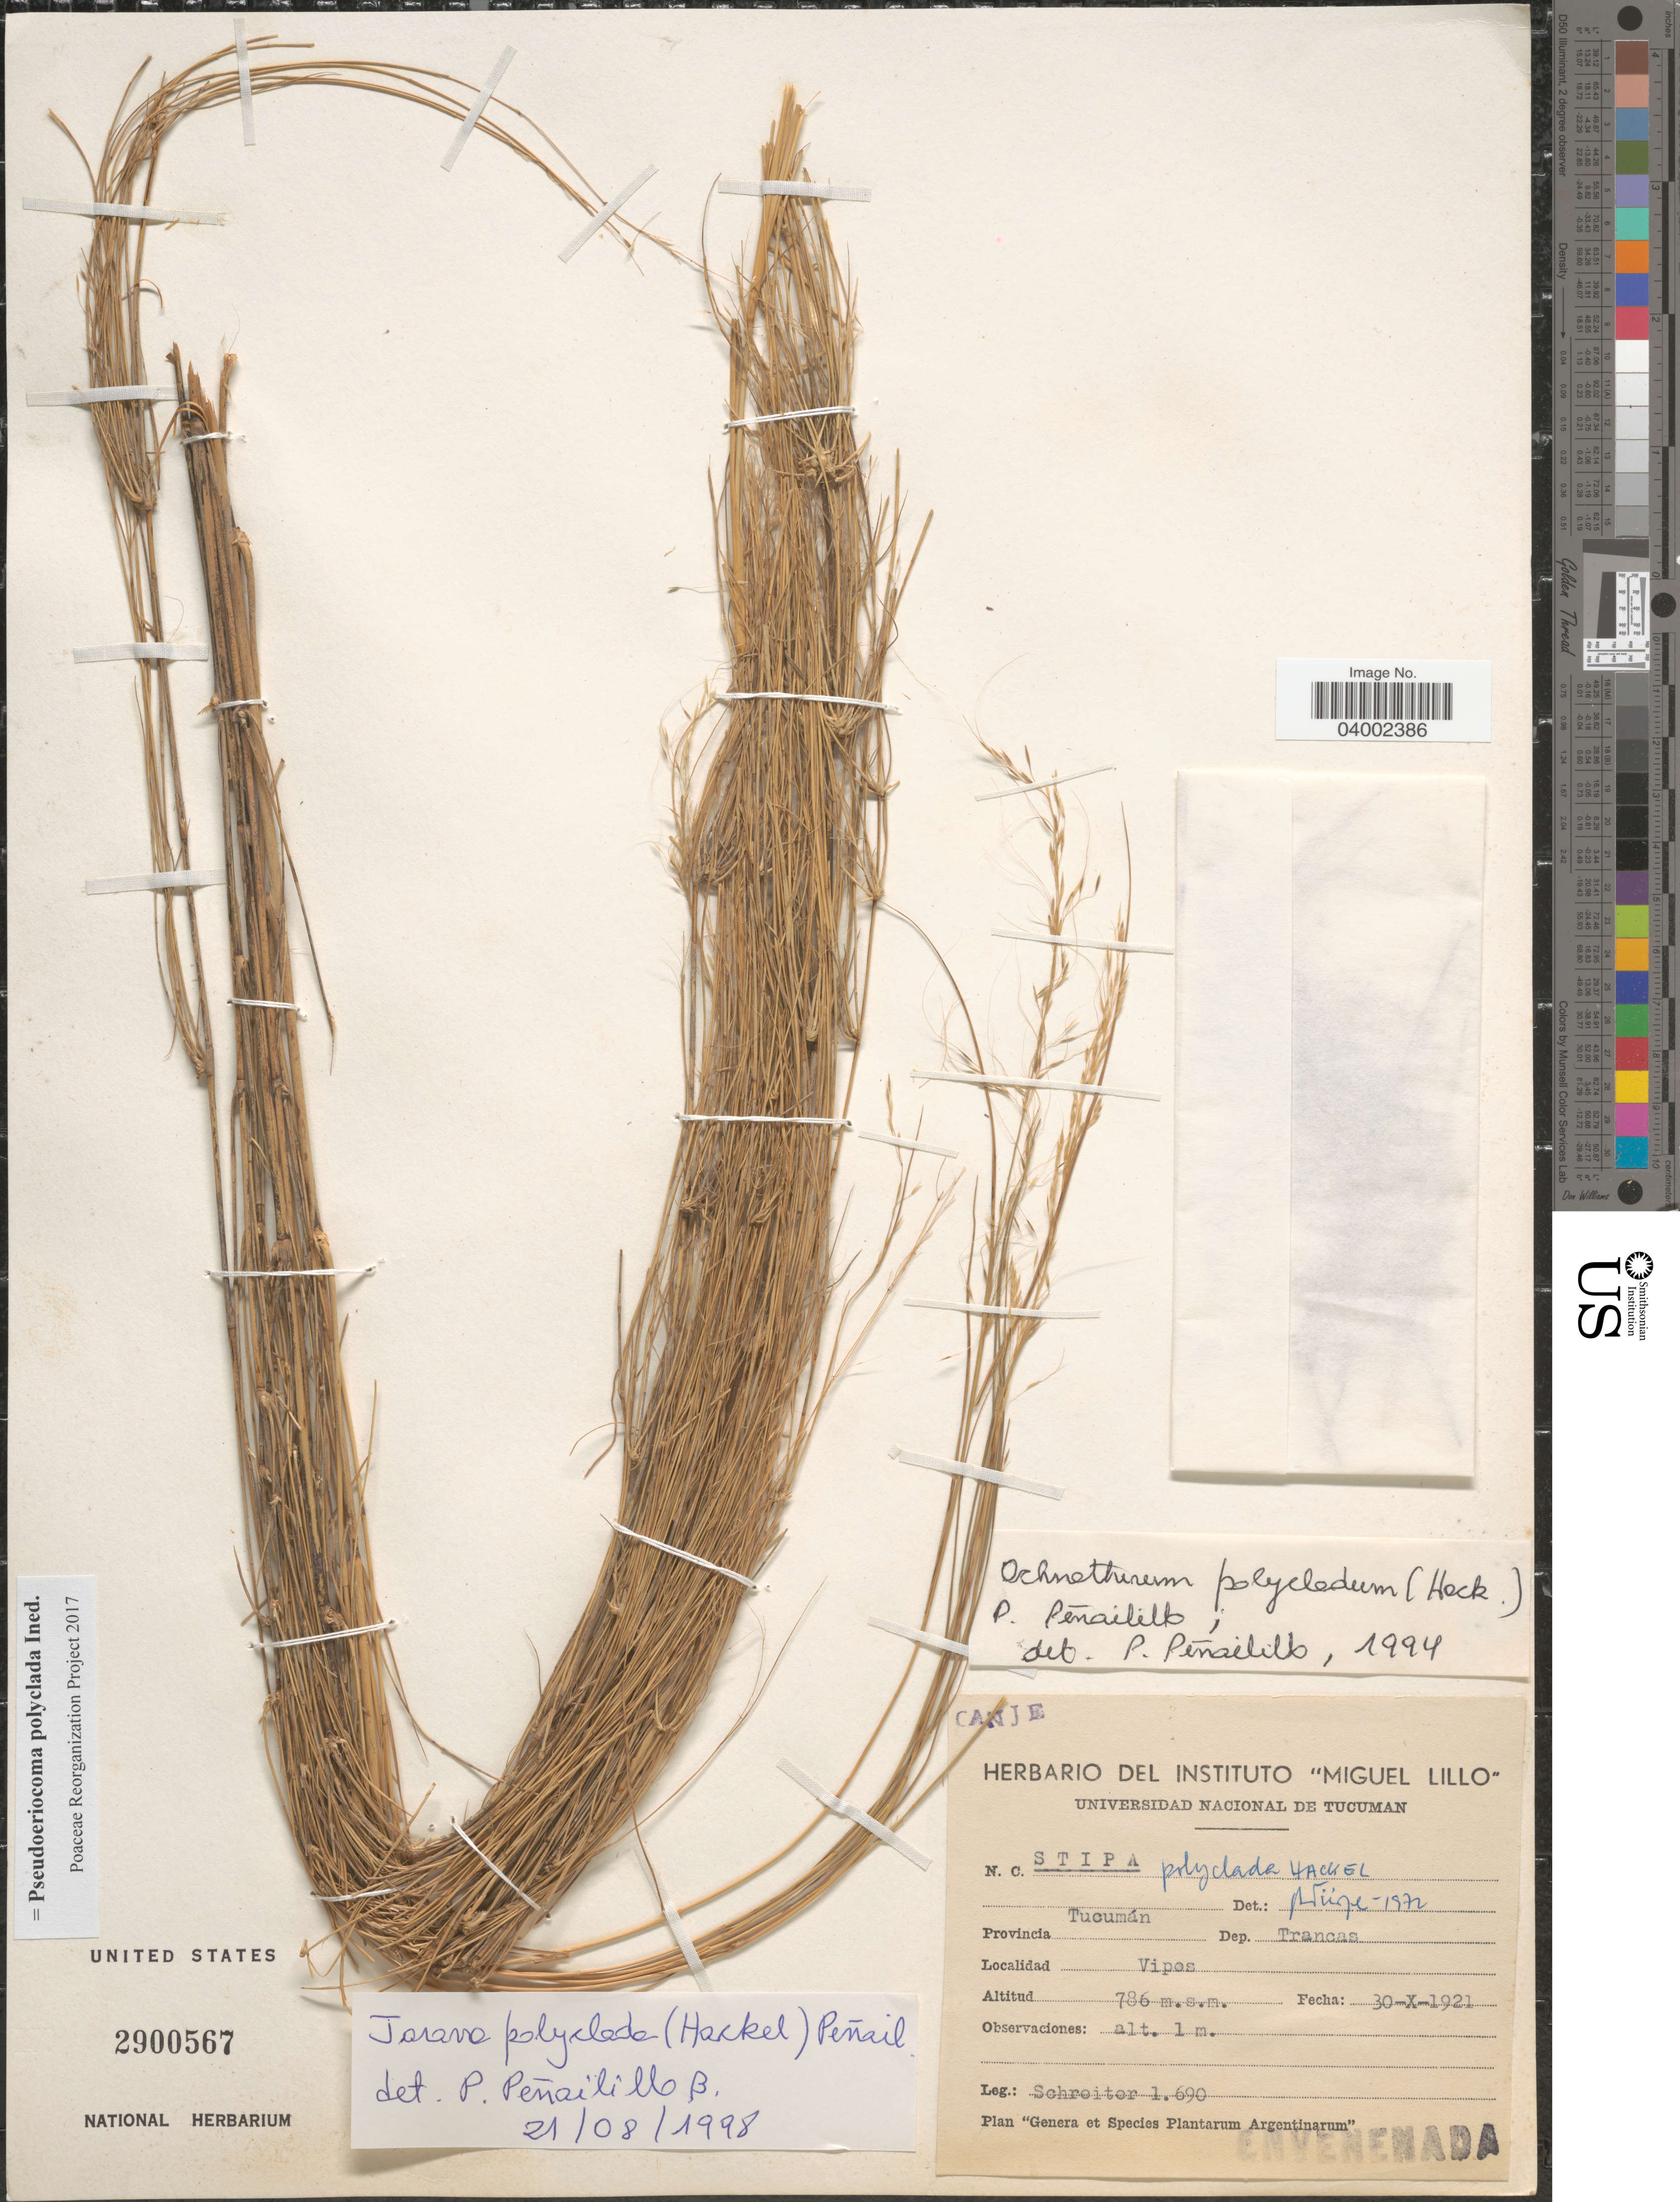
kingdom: Plantae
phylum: Tracheophyta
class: Liliopsida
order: Poales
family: Poaceae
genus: Pseudoeriocoma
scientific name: Pseudoeriocoma ployclada ined.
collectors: -. Schreiter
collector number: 1690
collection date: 1921-10-30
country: Argentina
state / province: Tucuman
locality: Dep. Trancas. Vipos.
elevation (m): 786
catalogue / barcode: US 2900567